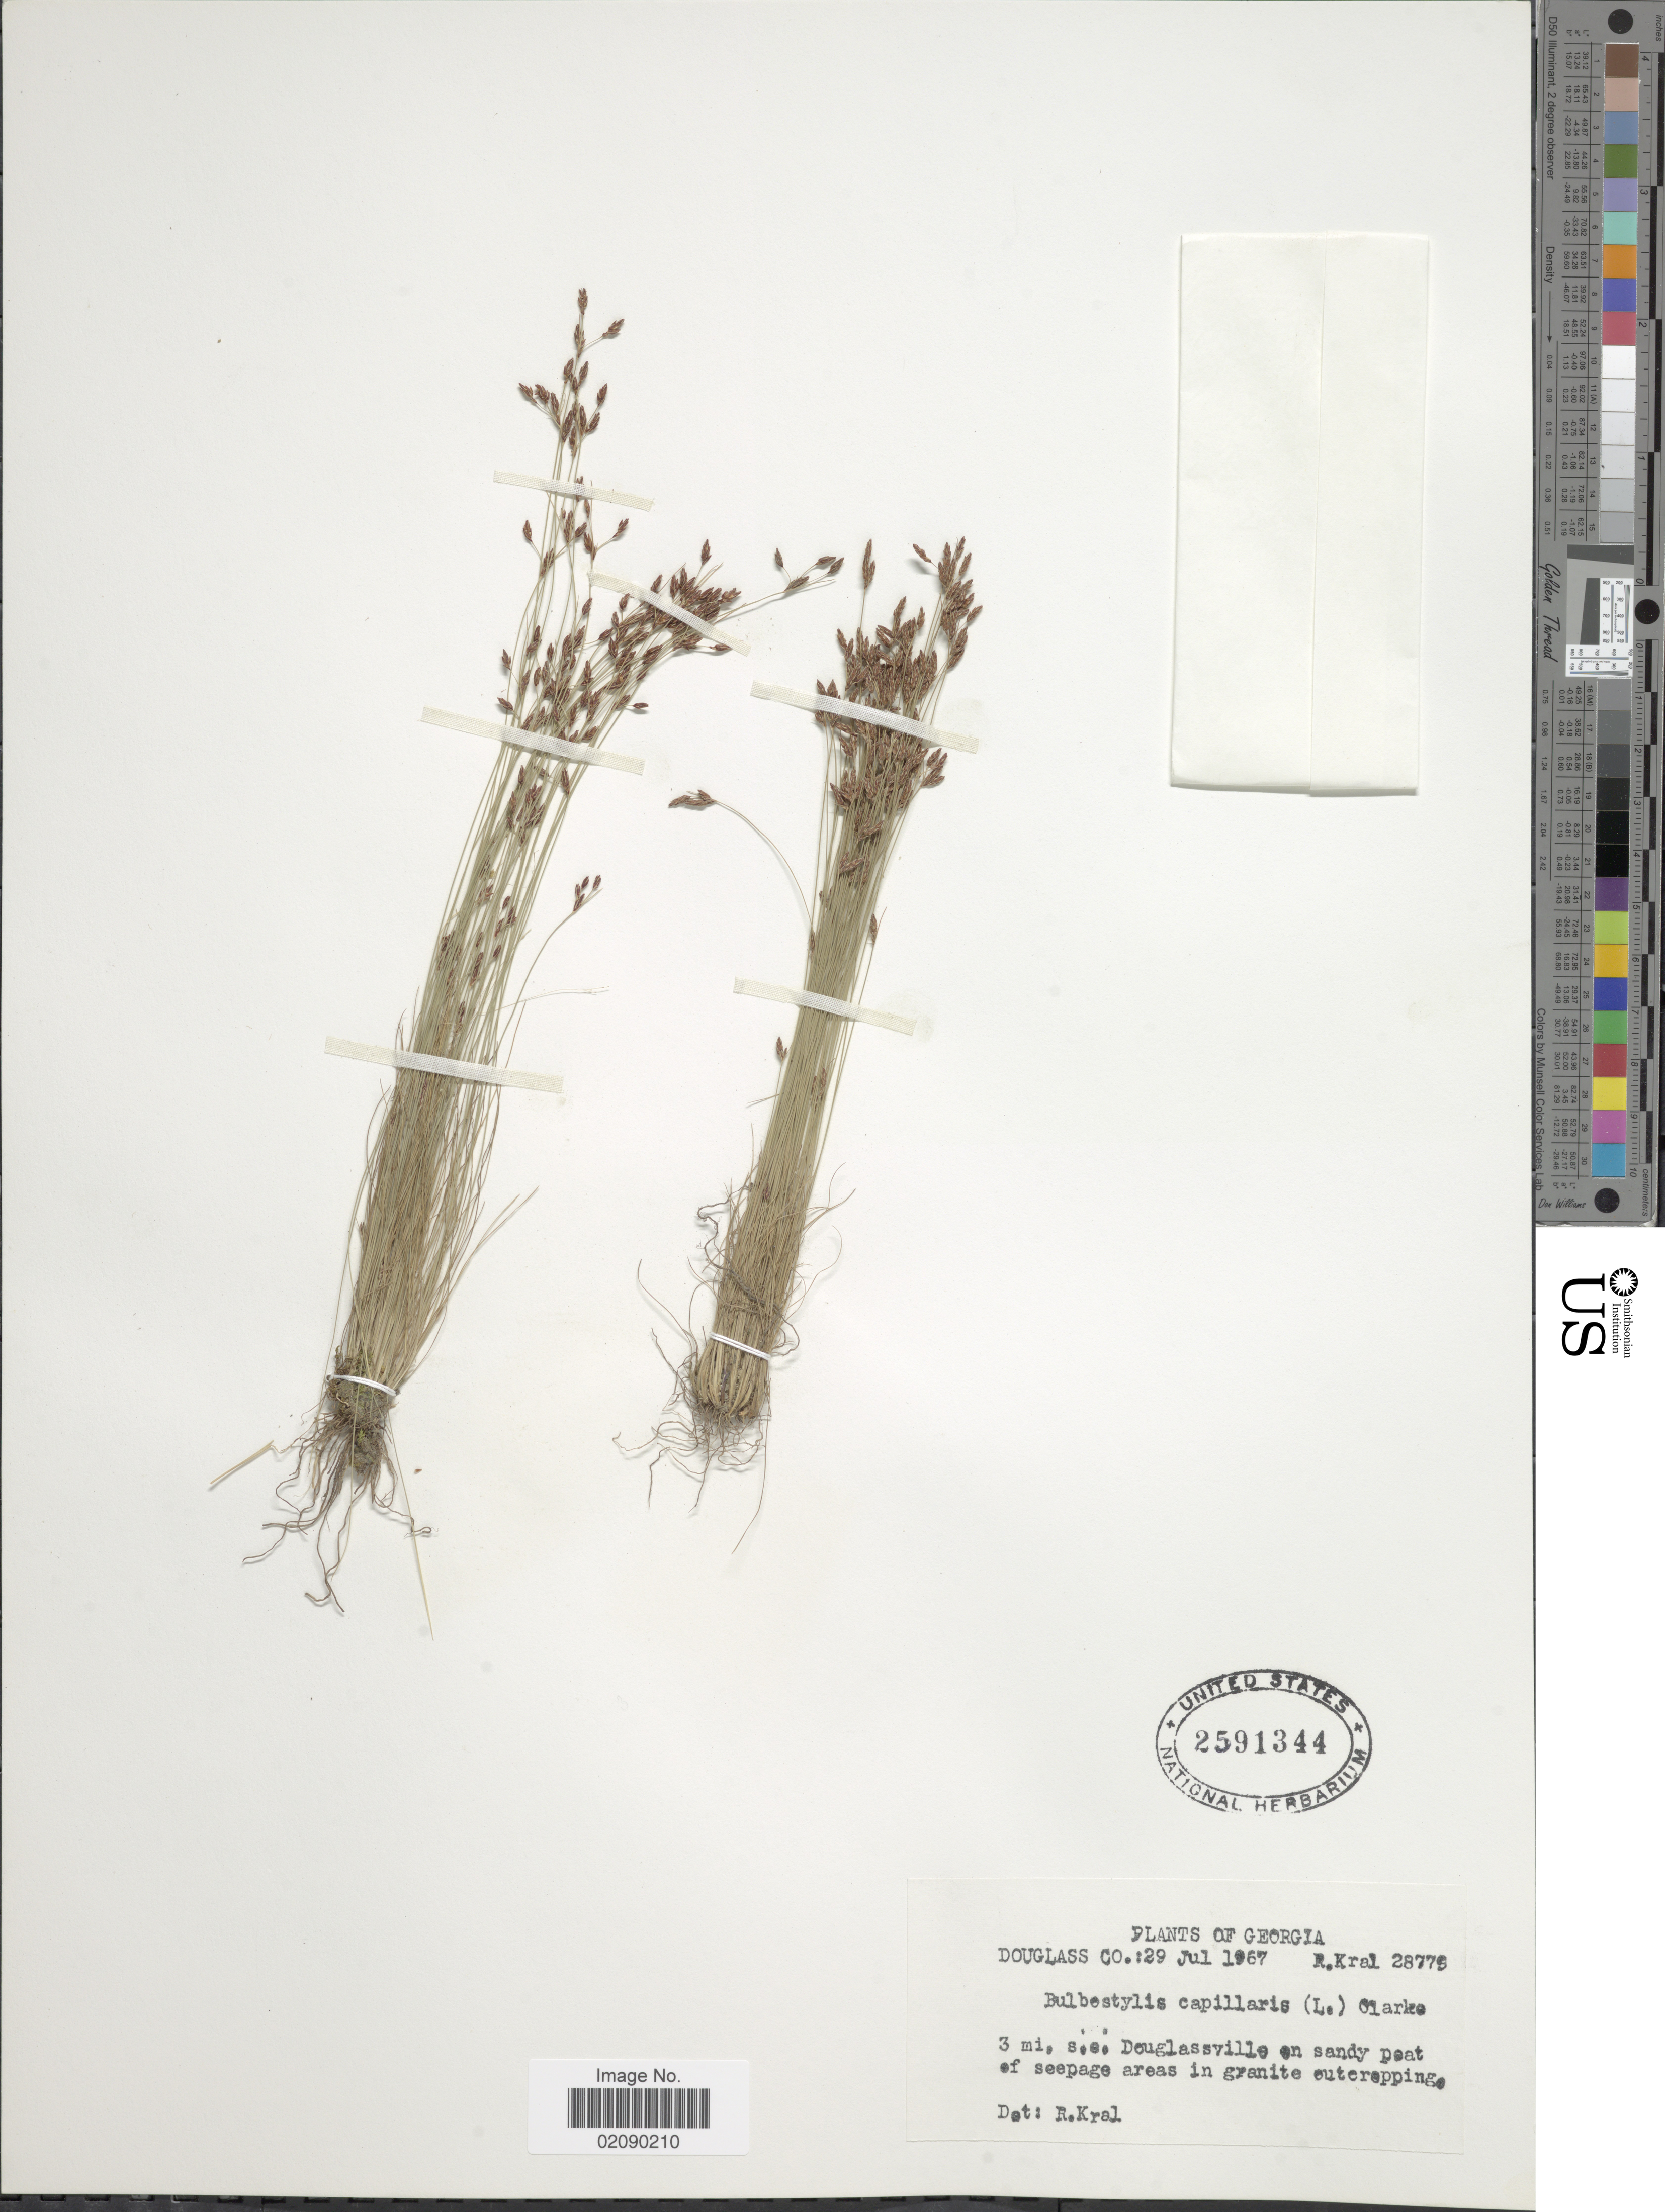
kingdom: Plantae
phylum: Tracheophyta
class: Liliopsida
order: Poales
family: Cyperaceae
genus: Bulbostylis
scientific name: Bulbostylis capillaris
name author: (L.) Kunth ex C.B. Clarke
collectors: R. Kral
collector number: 28778*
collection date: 1967-07-29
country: United States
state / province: Georgia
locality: Douglass Co. 3 mi. s.e. Douglassville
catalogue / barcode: US 2591344